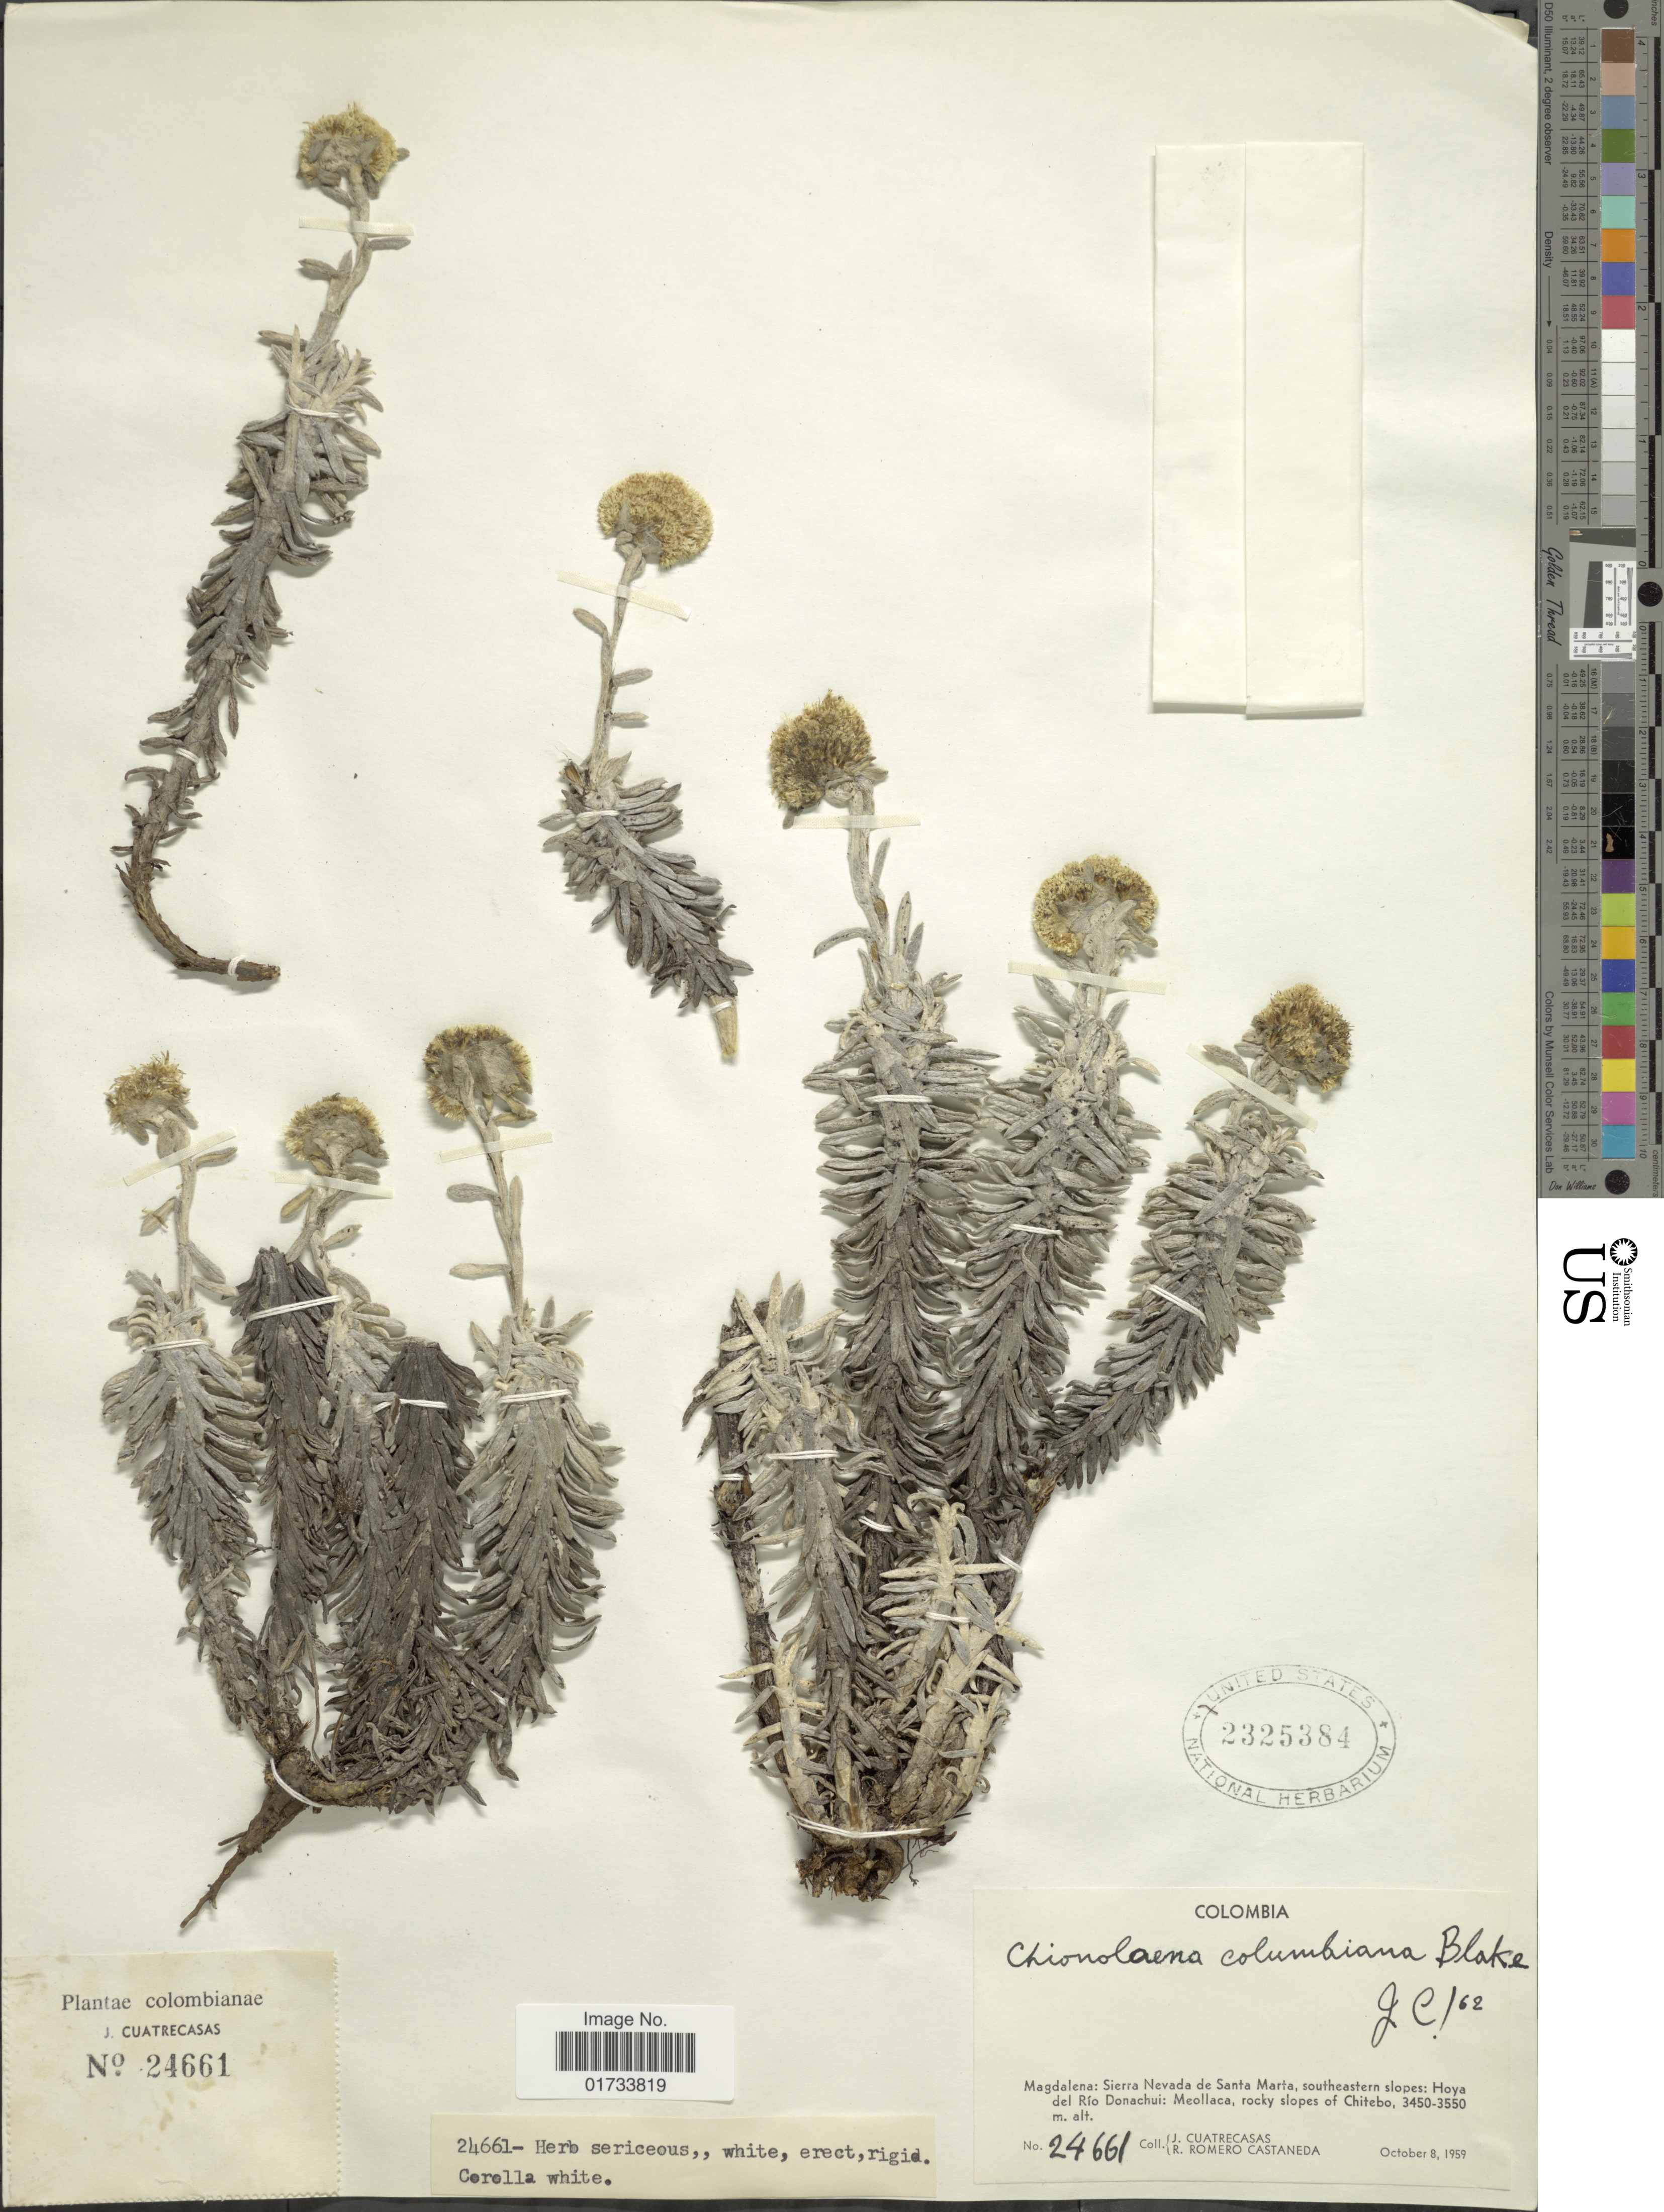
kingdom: Plantae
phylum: Tracheophyta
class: Magnoliopsida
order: Asterales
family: Asteraceae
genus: Gnaphaliothamnus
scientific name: Gnaphaliothamnus columbianus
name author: (S.F. Blake) G.L. Nesom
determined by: Nesom, Guy L.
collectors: R. Romero Castañeda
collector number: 24661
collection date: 1959-10-08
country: Colombia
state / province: Magdalena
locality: Sierra Nevada de Santa Marta, southeastern slopes, Hoya del Río Donachui: Meollaca, rocky slopes of Chitebo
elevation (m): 3450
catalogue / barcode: US 2325384